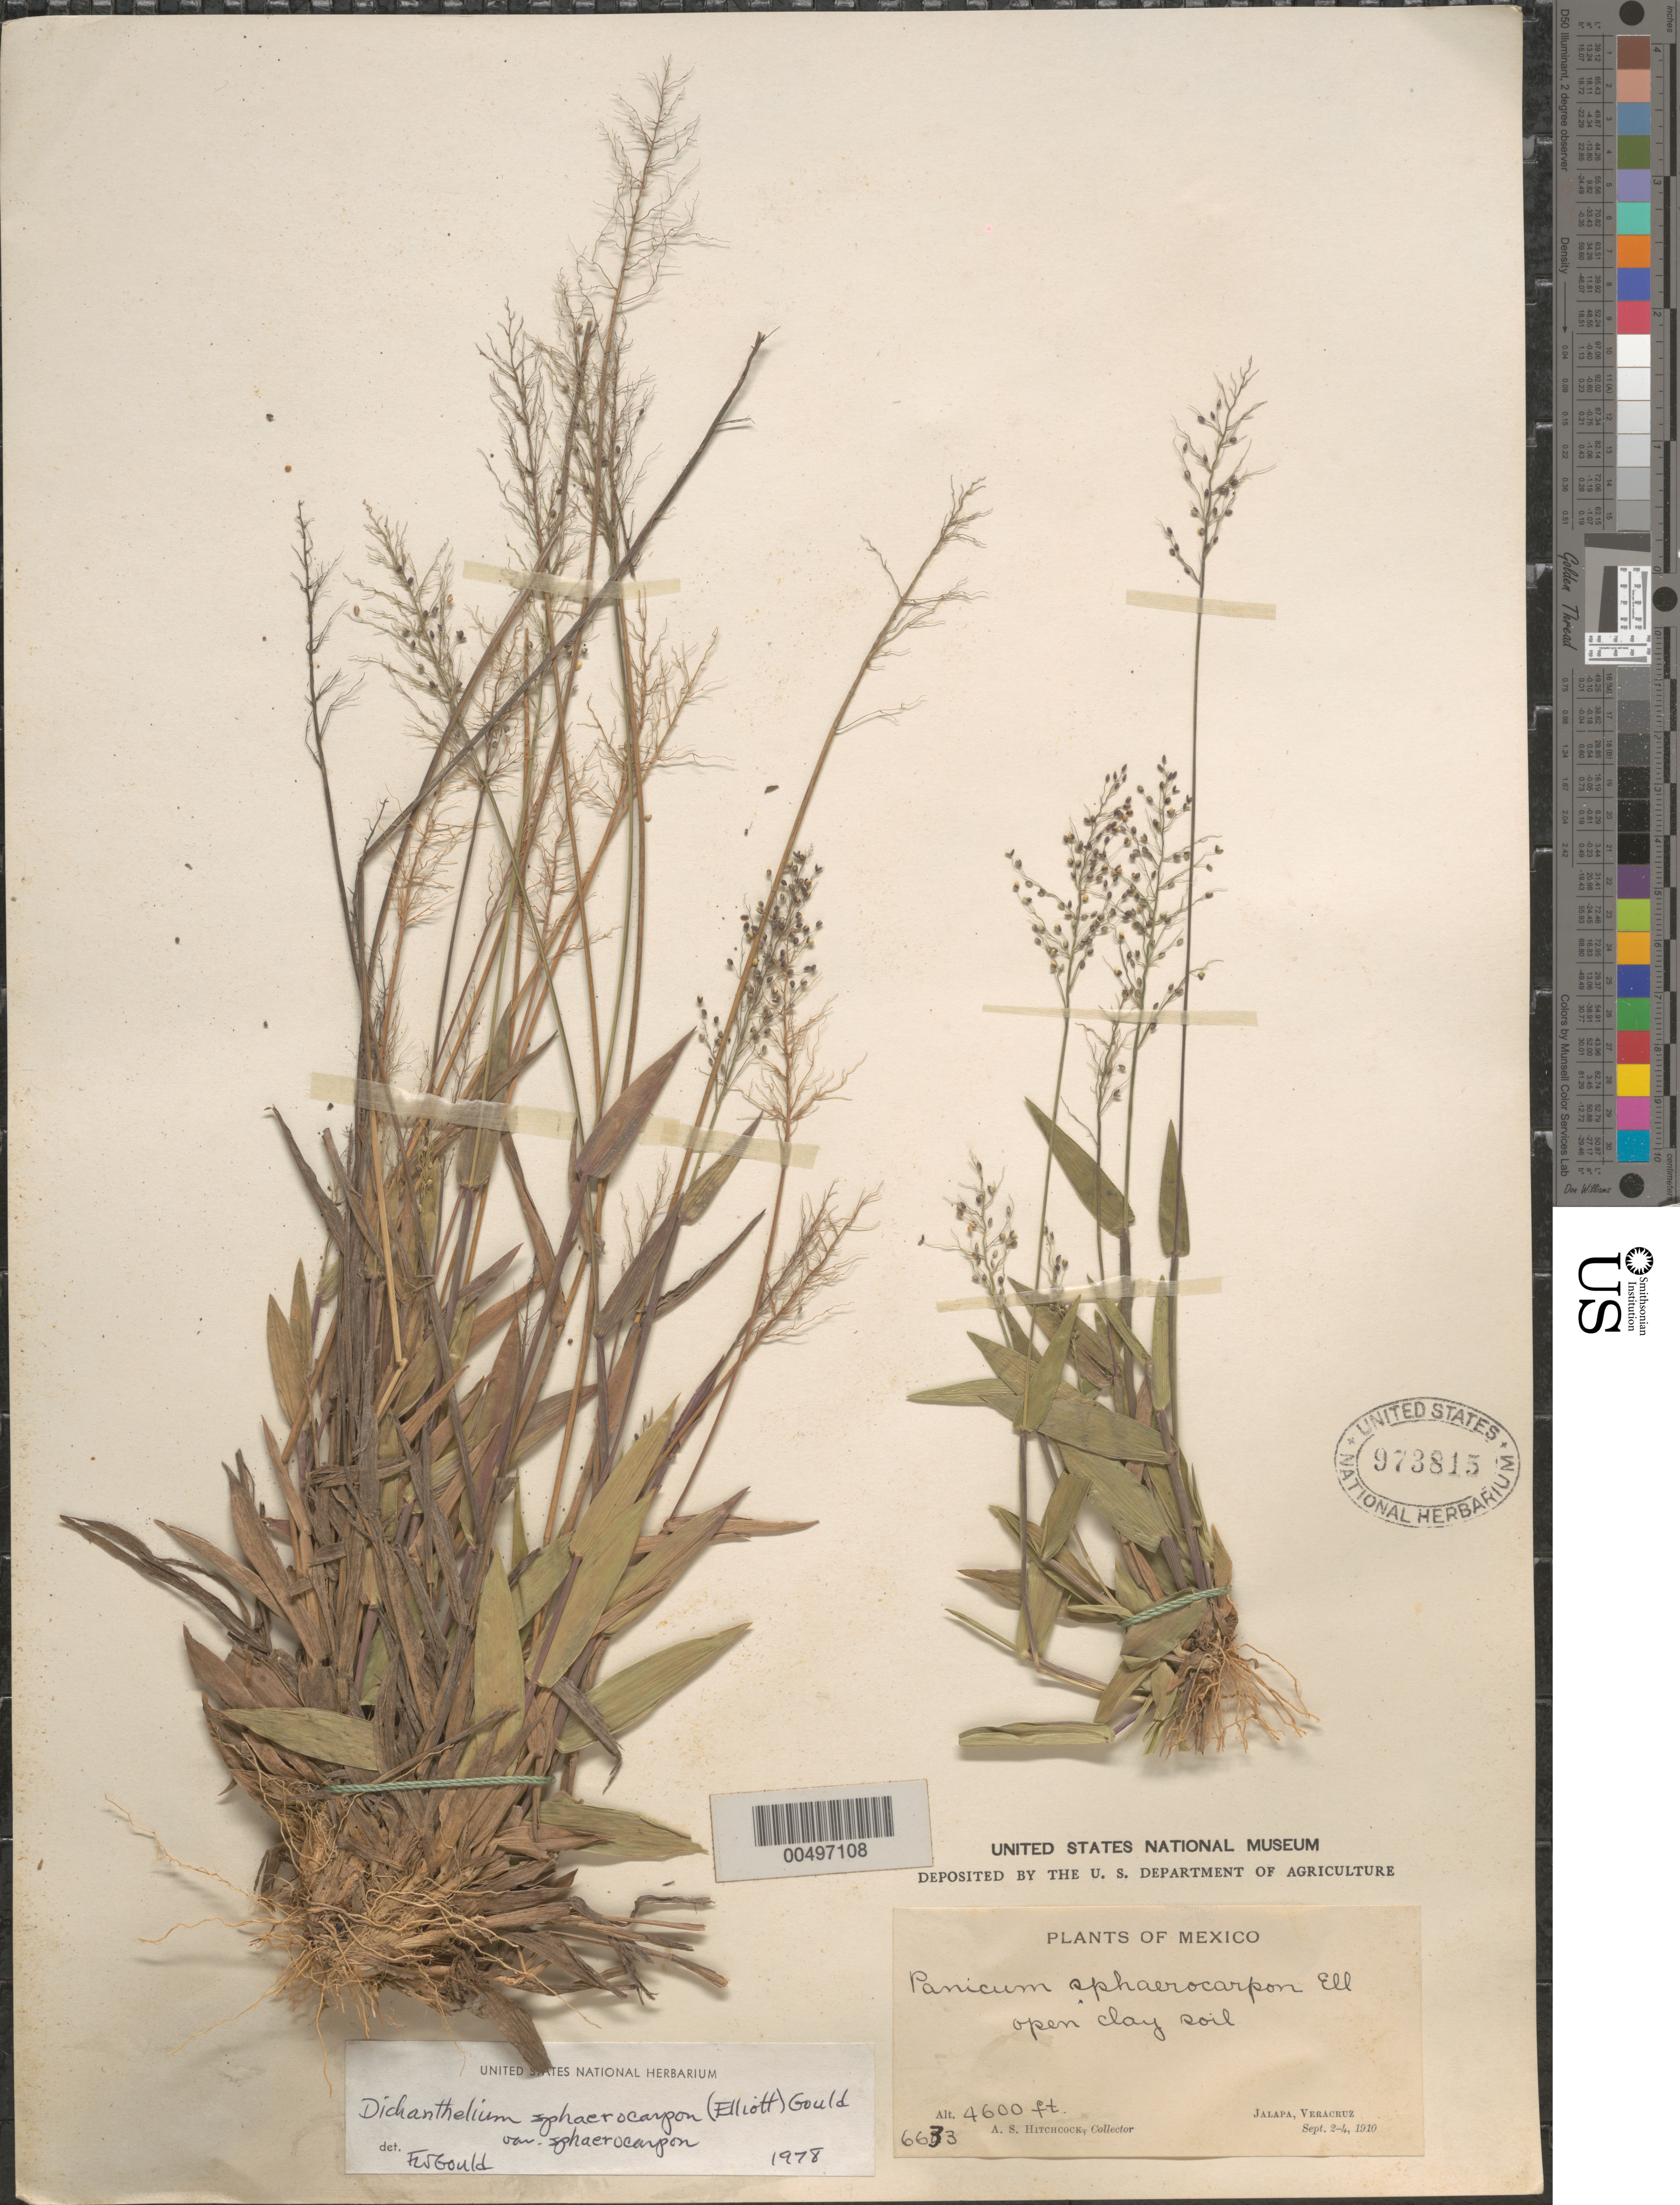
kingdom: Plantae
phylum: Tracheophyta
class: Liliopsida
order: Poales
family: Poaceae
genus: Dichanthelium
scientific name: Dichanthelium sphaerocarpon var. sphaerocarpon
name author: (Elliott) Gould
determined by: Gould, F. W.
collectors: A. S. Hitchcock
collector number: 6633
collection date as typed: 2 Sep 1910 to 4 Sep 1910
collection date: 1910-09-02/1910-09-04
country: Mexico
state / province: Veracruz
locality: Jalapa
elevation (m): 1402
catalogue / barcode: US 973815